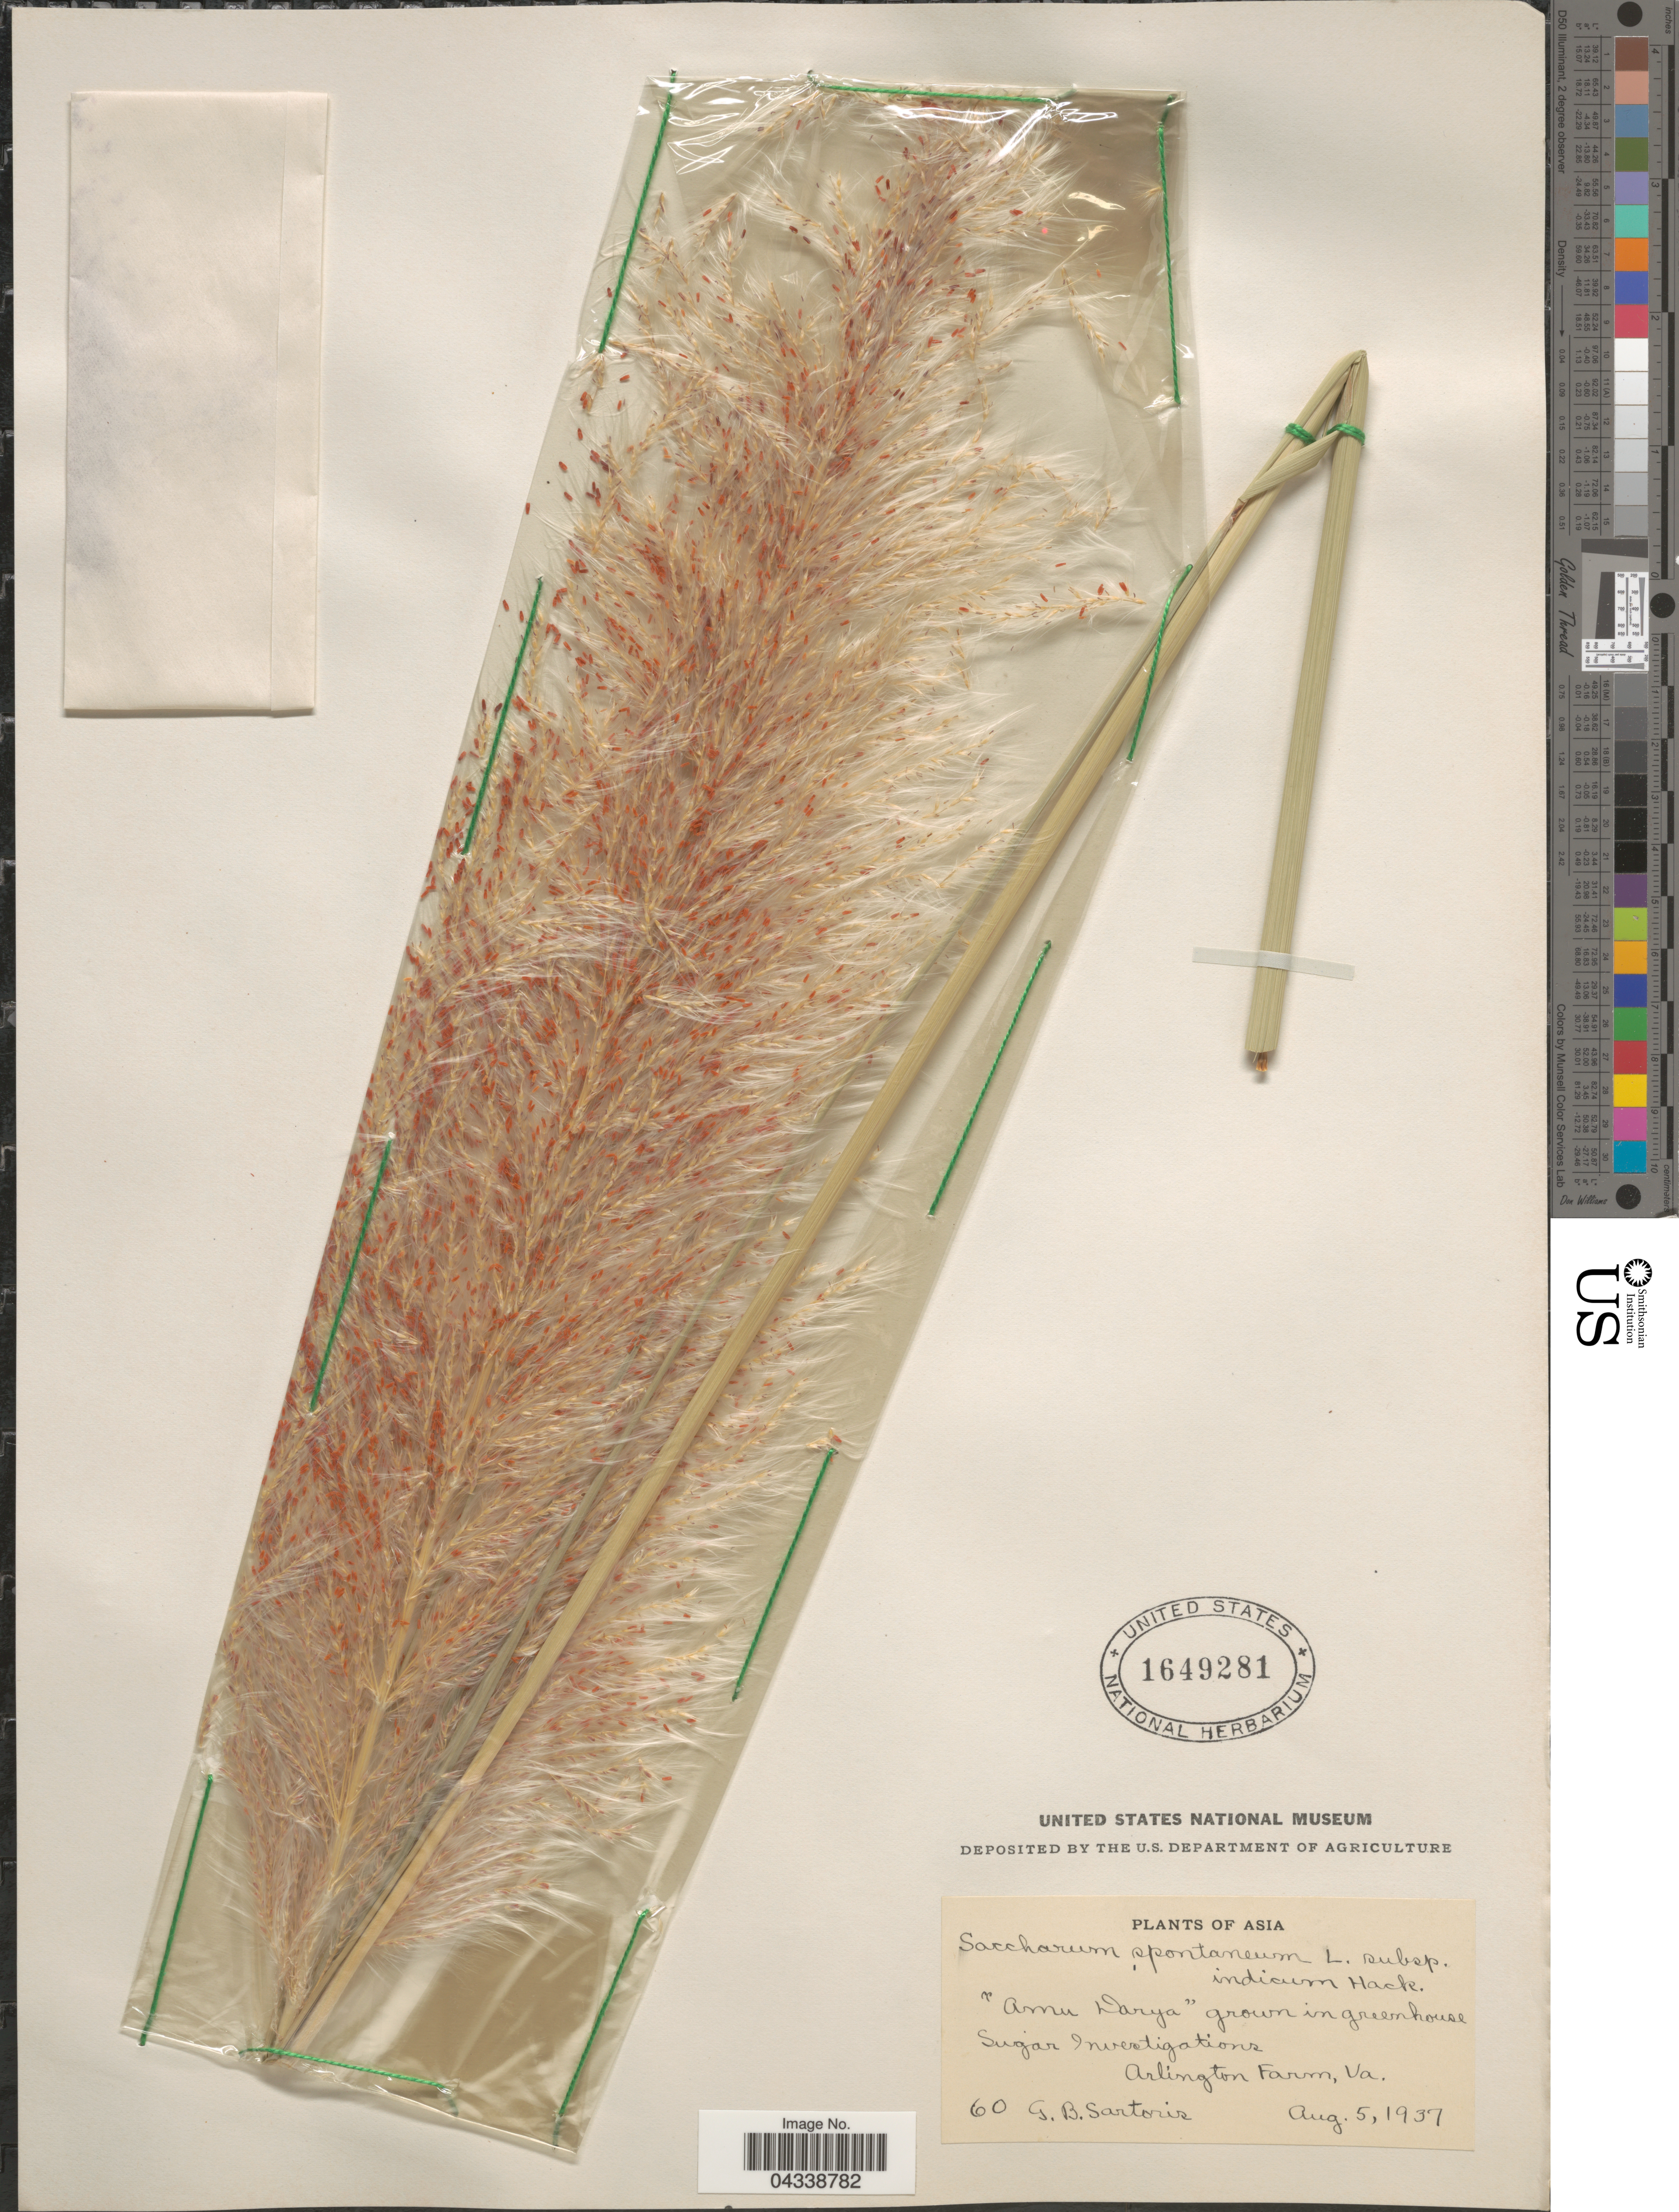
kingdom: Plantae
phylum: Tracheophyta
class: Liliopsida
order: Poales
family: Poaceae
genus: Saccharum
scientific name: Saccharum spontaneum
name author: L.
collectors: G. Sartoris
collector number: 60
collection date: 1937-08-05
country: United States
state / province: Virginia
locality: Amu Darya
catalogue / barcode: US 1649281